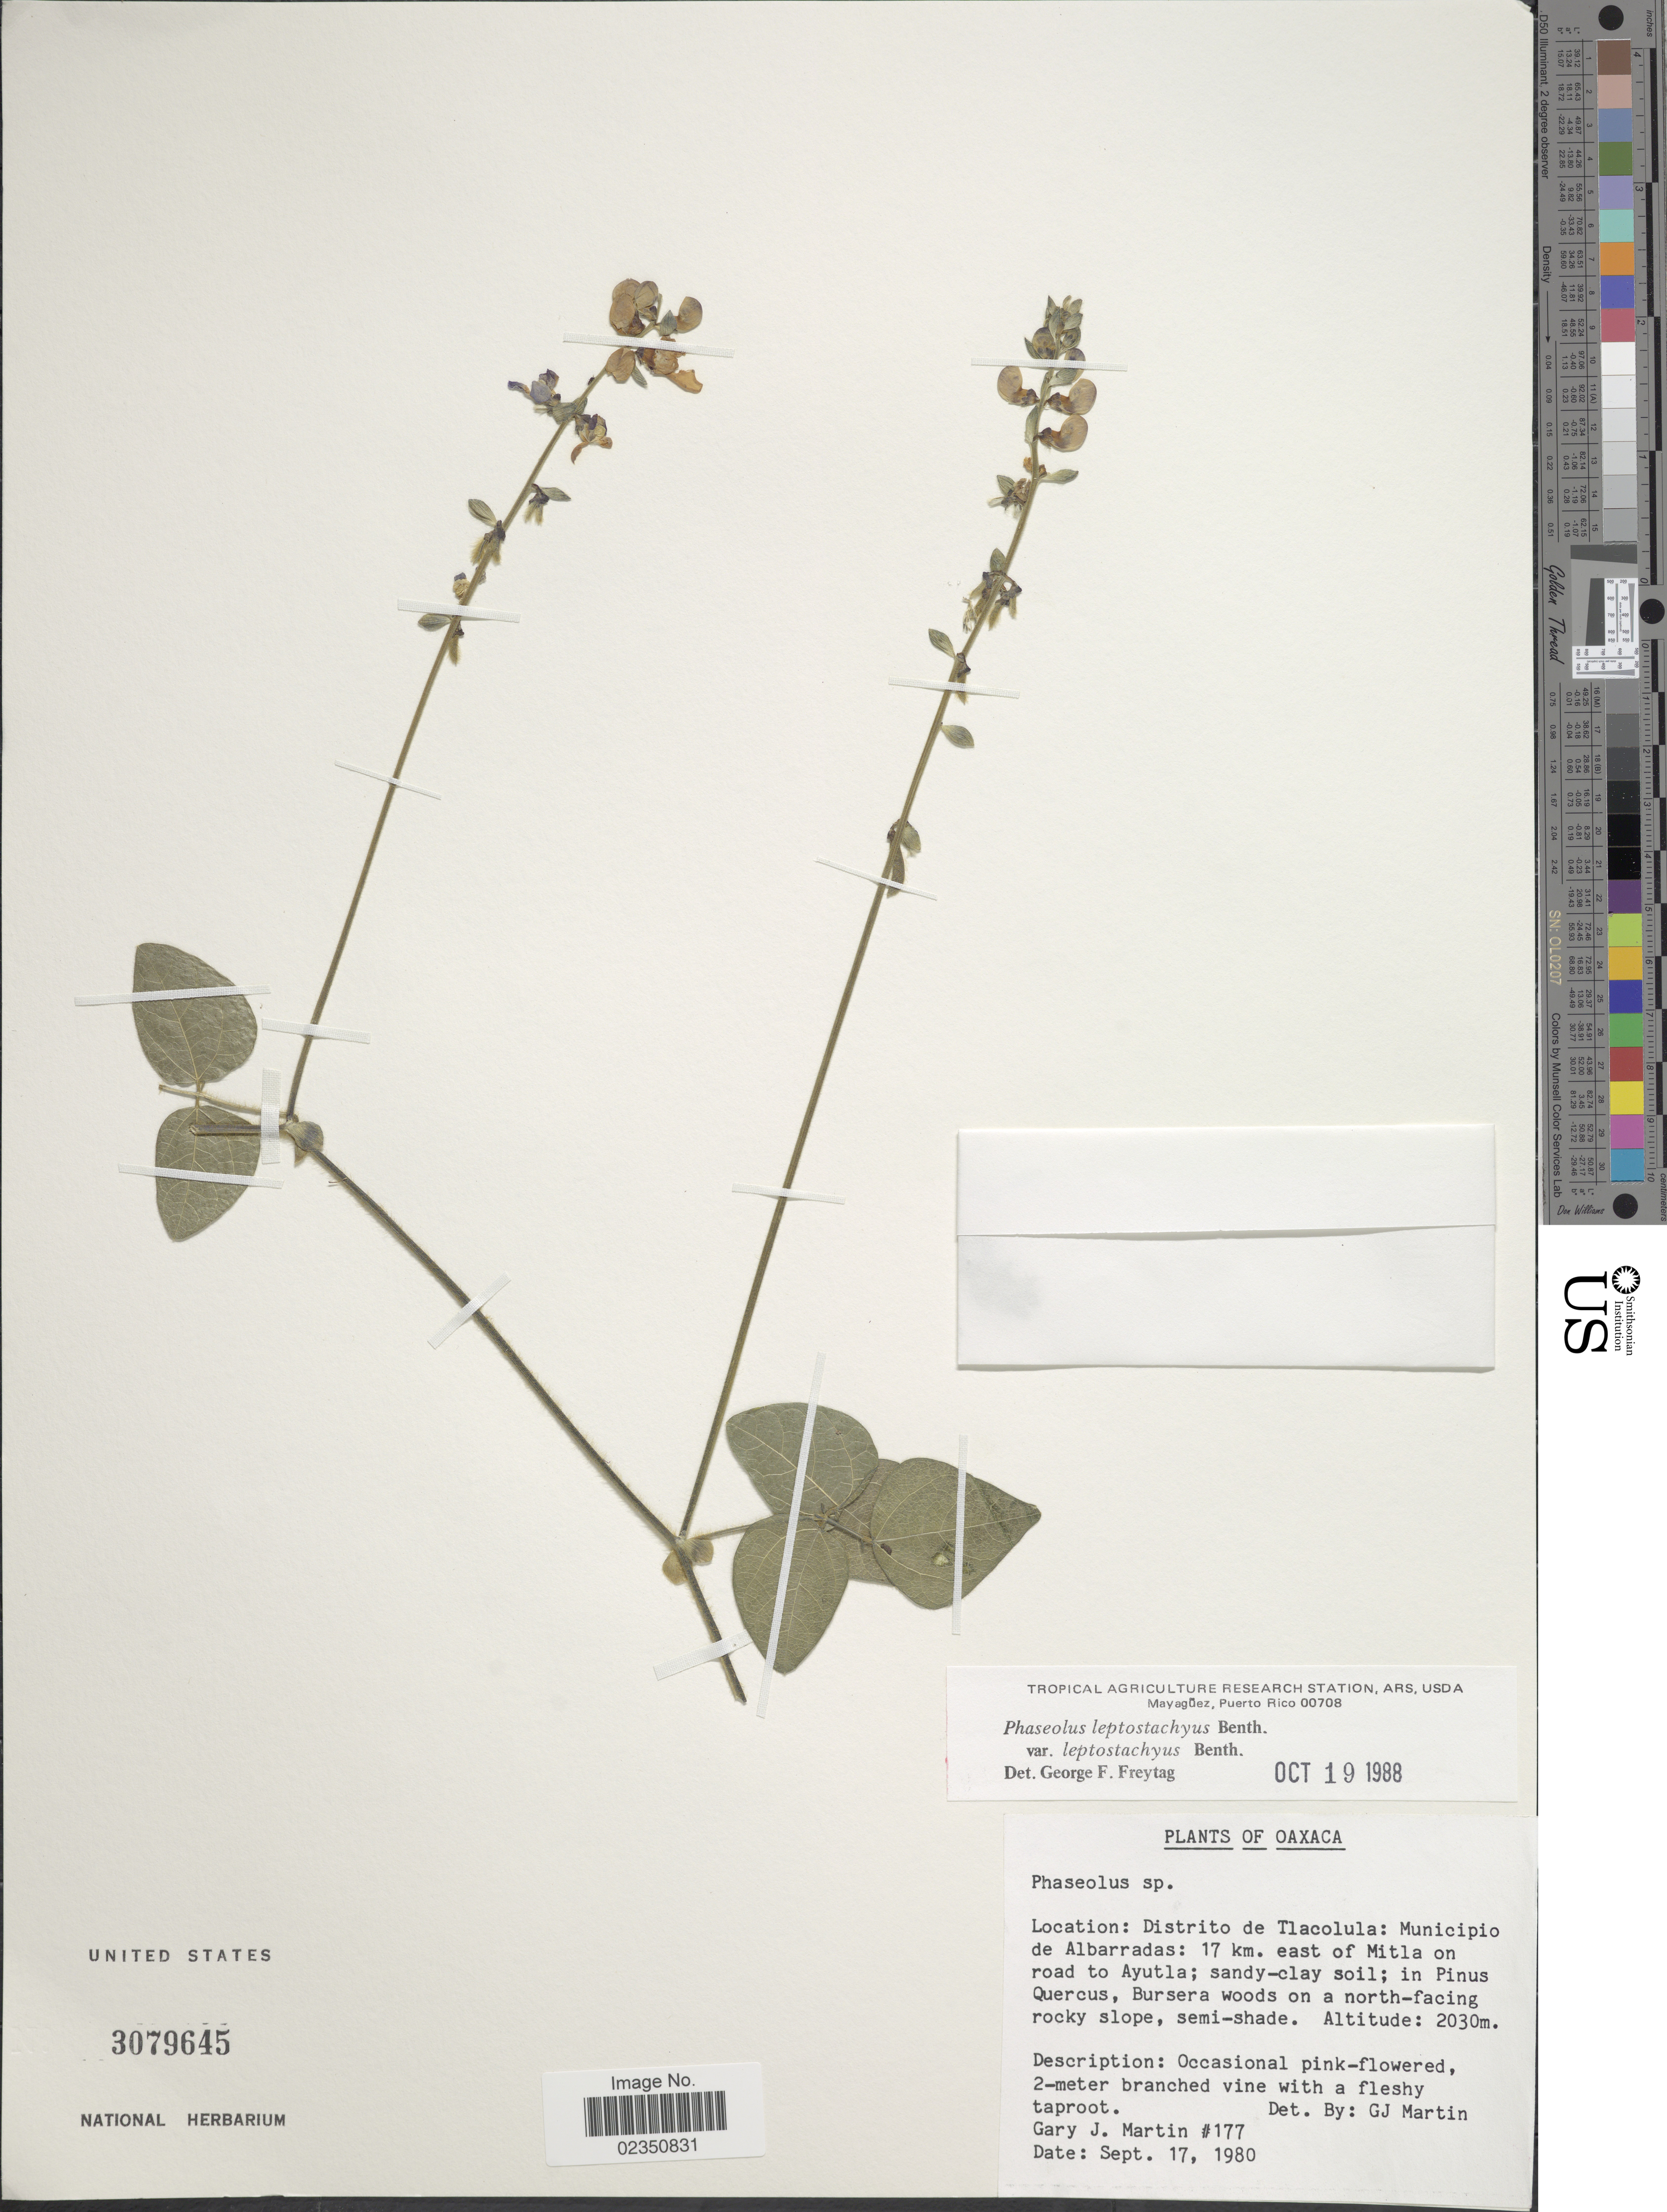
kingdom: Plantae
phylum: Tracheophyta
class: Magnoliopsida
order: Fabales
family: Fabaceae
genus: Phaseolus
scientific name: Phaseolus leptostachyus var. leptostachyus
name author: Benth.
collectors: G. J. Martin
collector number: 177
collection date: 1980-09-17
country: Mexico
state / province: Oaxaca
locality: Distrito de Tlacolula: Municipio de Abarradas: 17 km. east of Mitla on road to Ayutla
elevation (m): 2030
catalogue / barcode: US 3079645